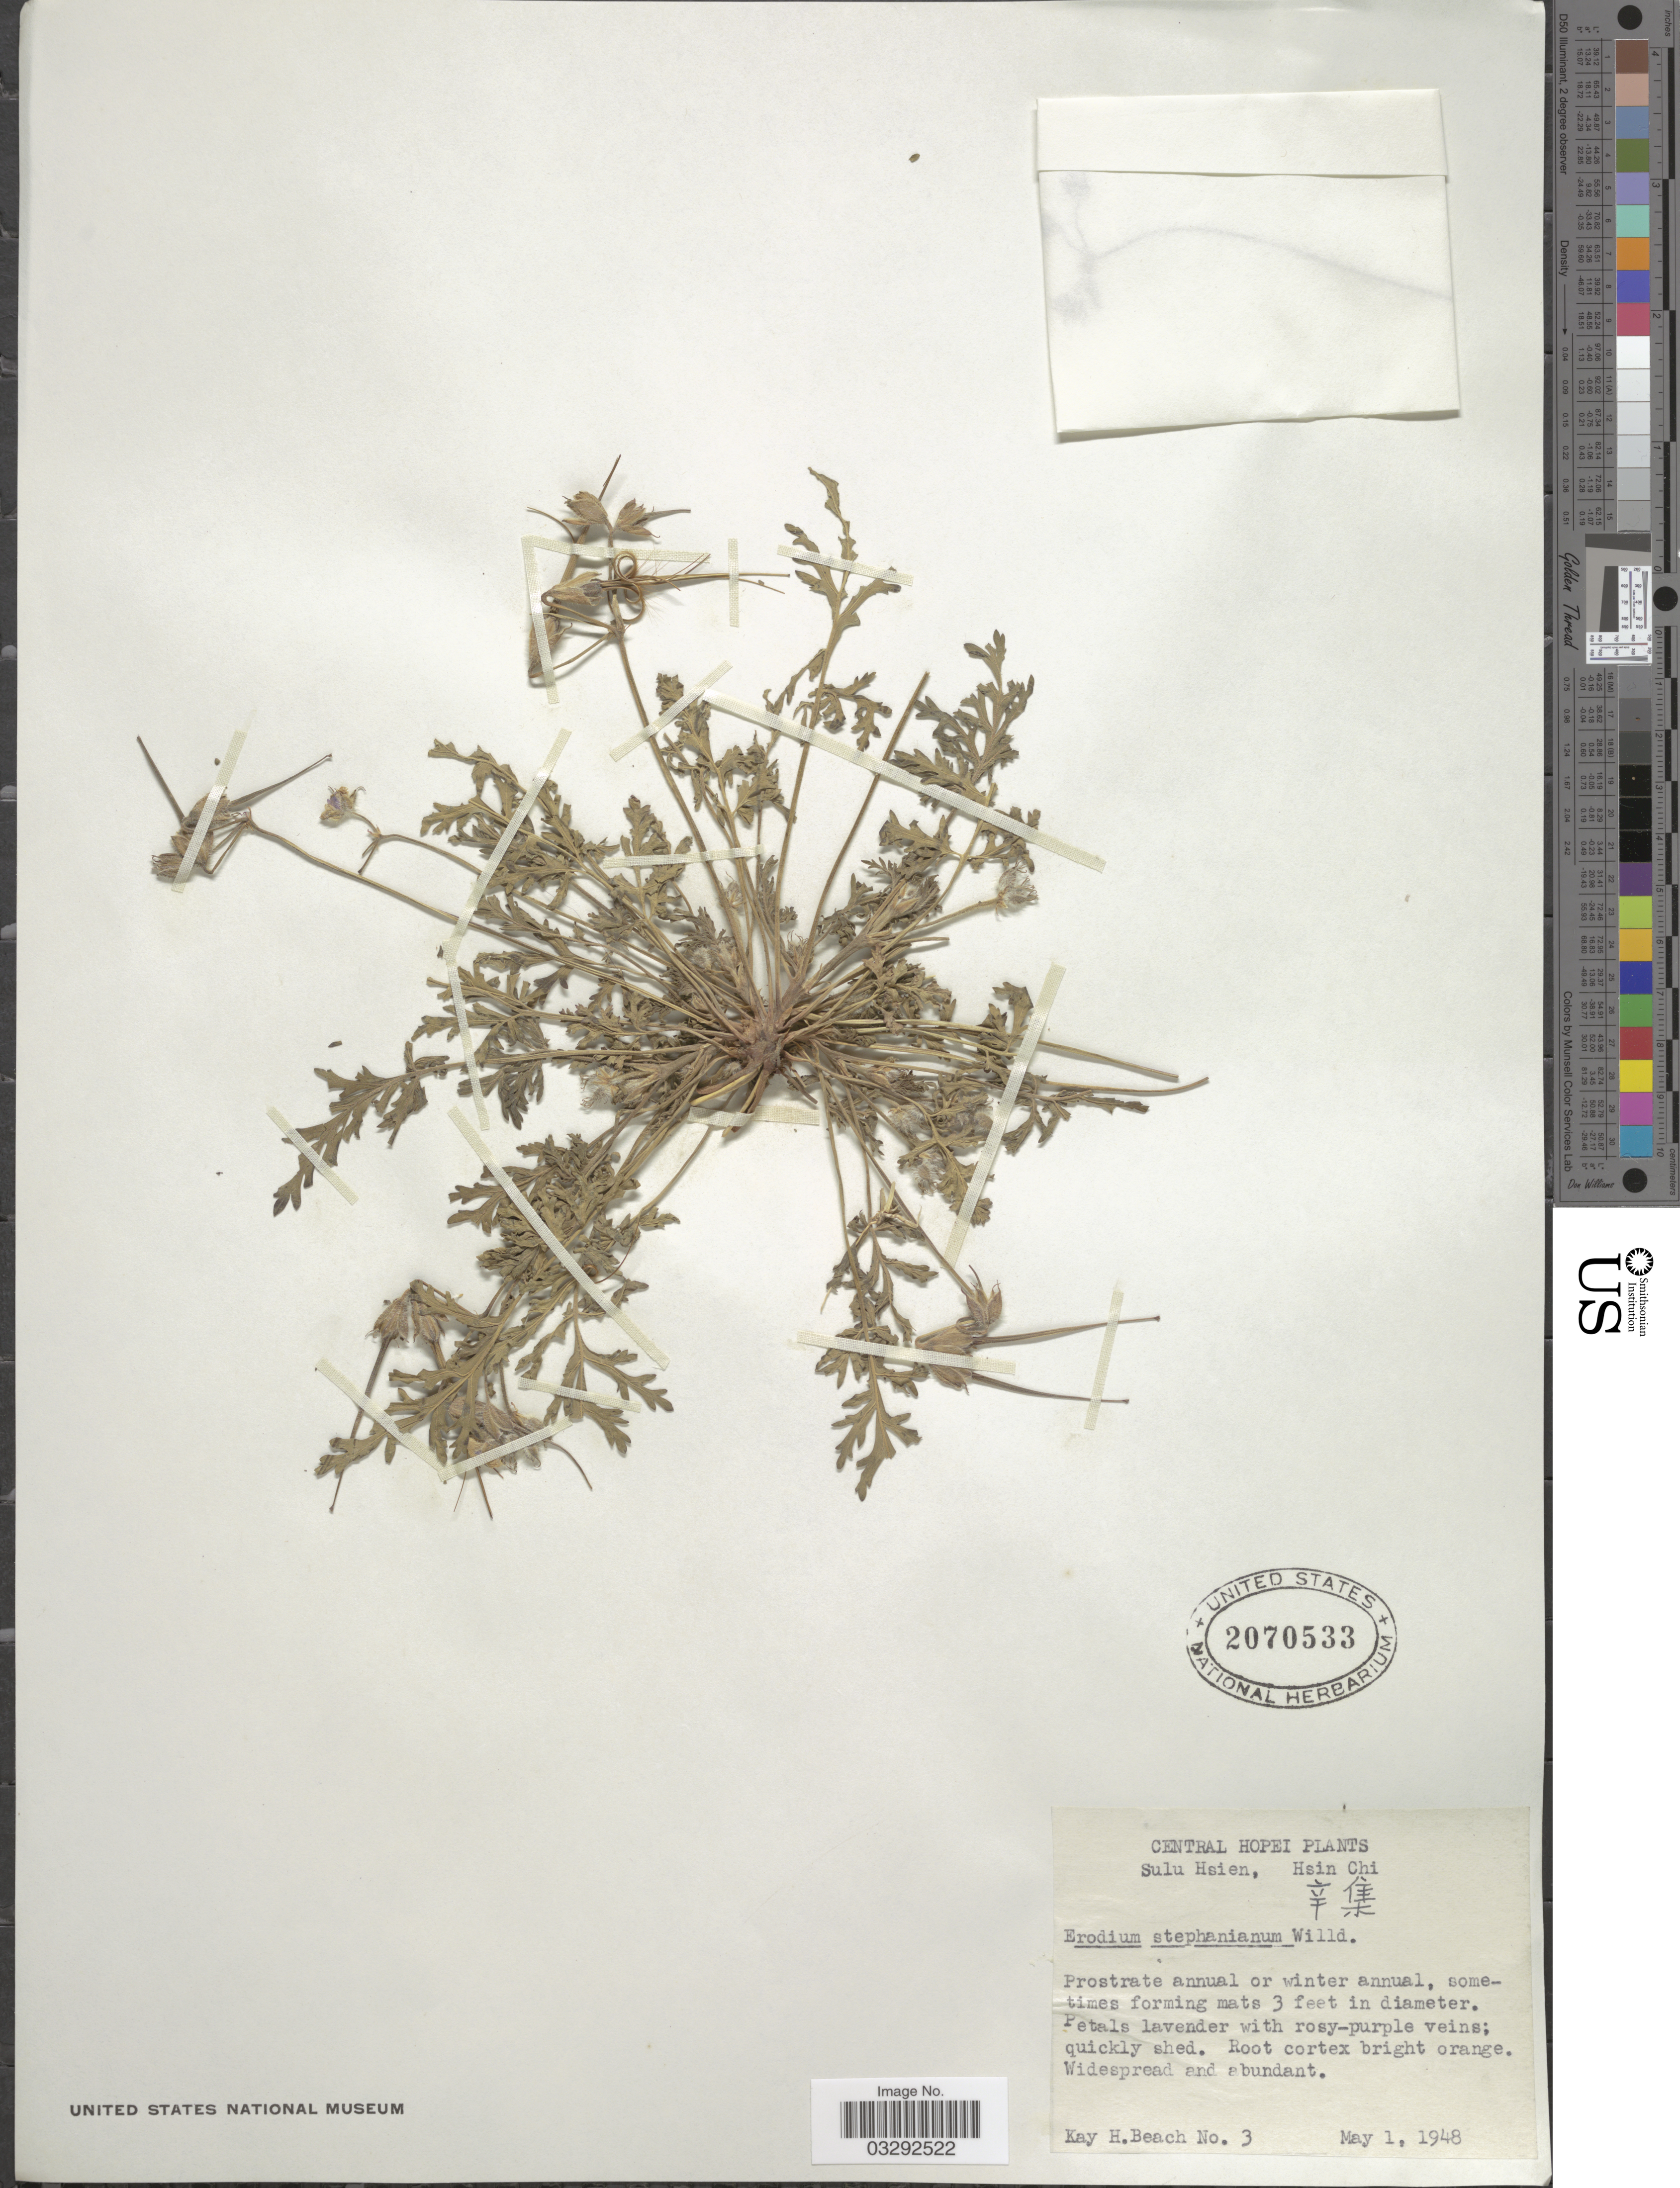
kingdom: Plantae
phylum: Tracheophyta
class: Magnoliopsida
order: Geraniales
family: Geraniaceae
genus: Erodium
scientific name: Erodium stephanianum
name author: Willd.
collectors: K. H. Beach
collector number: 3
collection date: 1948-05-01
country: China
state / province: Hebei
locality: Central Hopei. Sulu Hsien. Hsin Chi. X.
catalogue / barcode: US 2070533